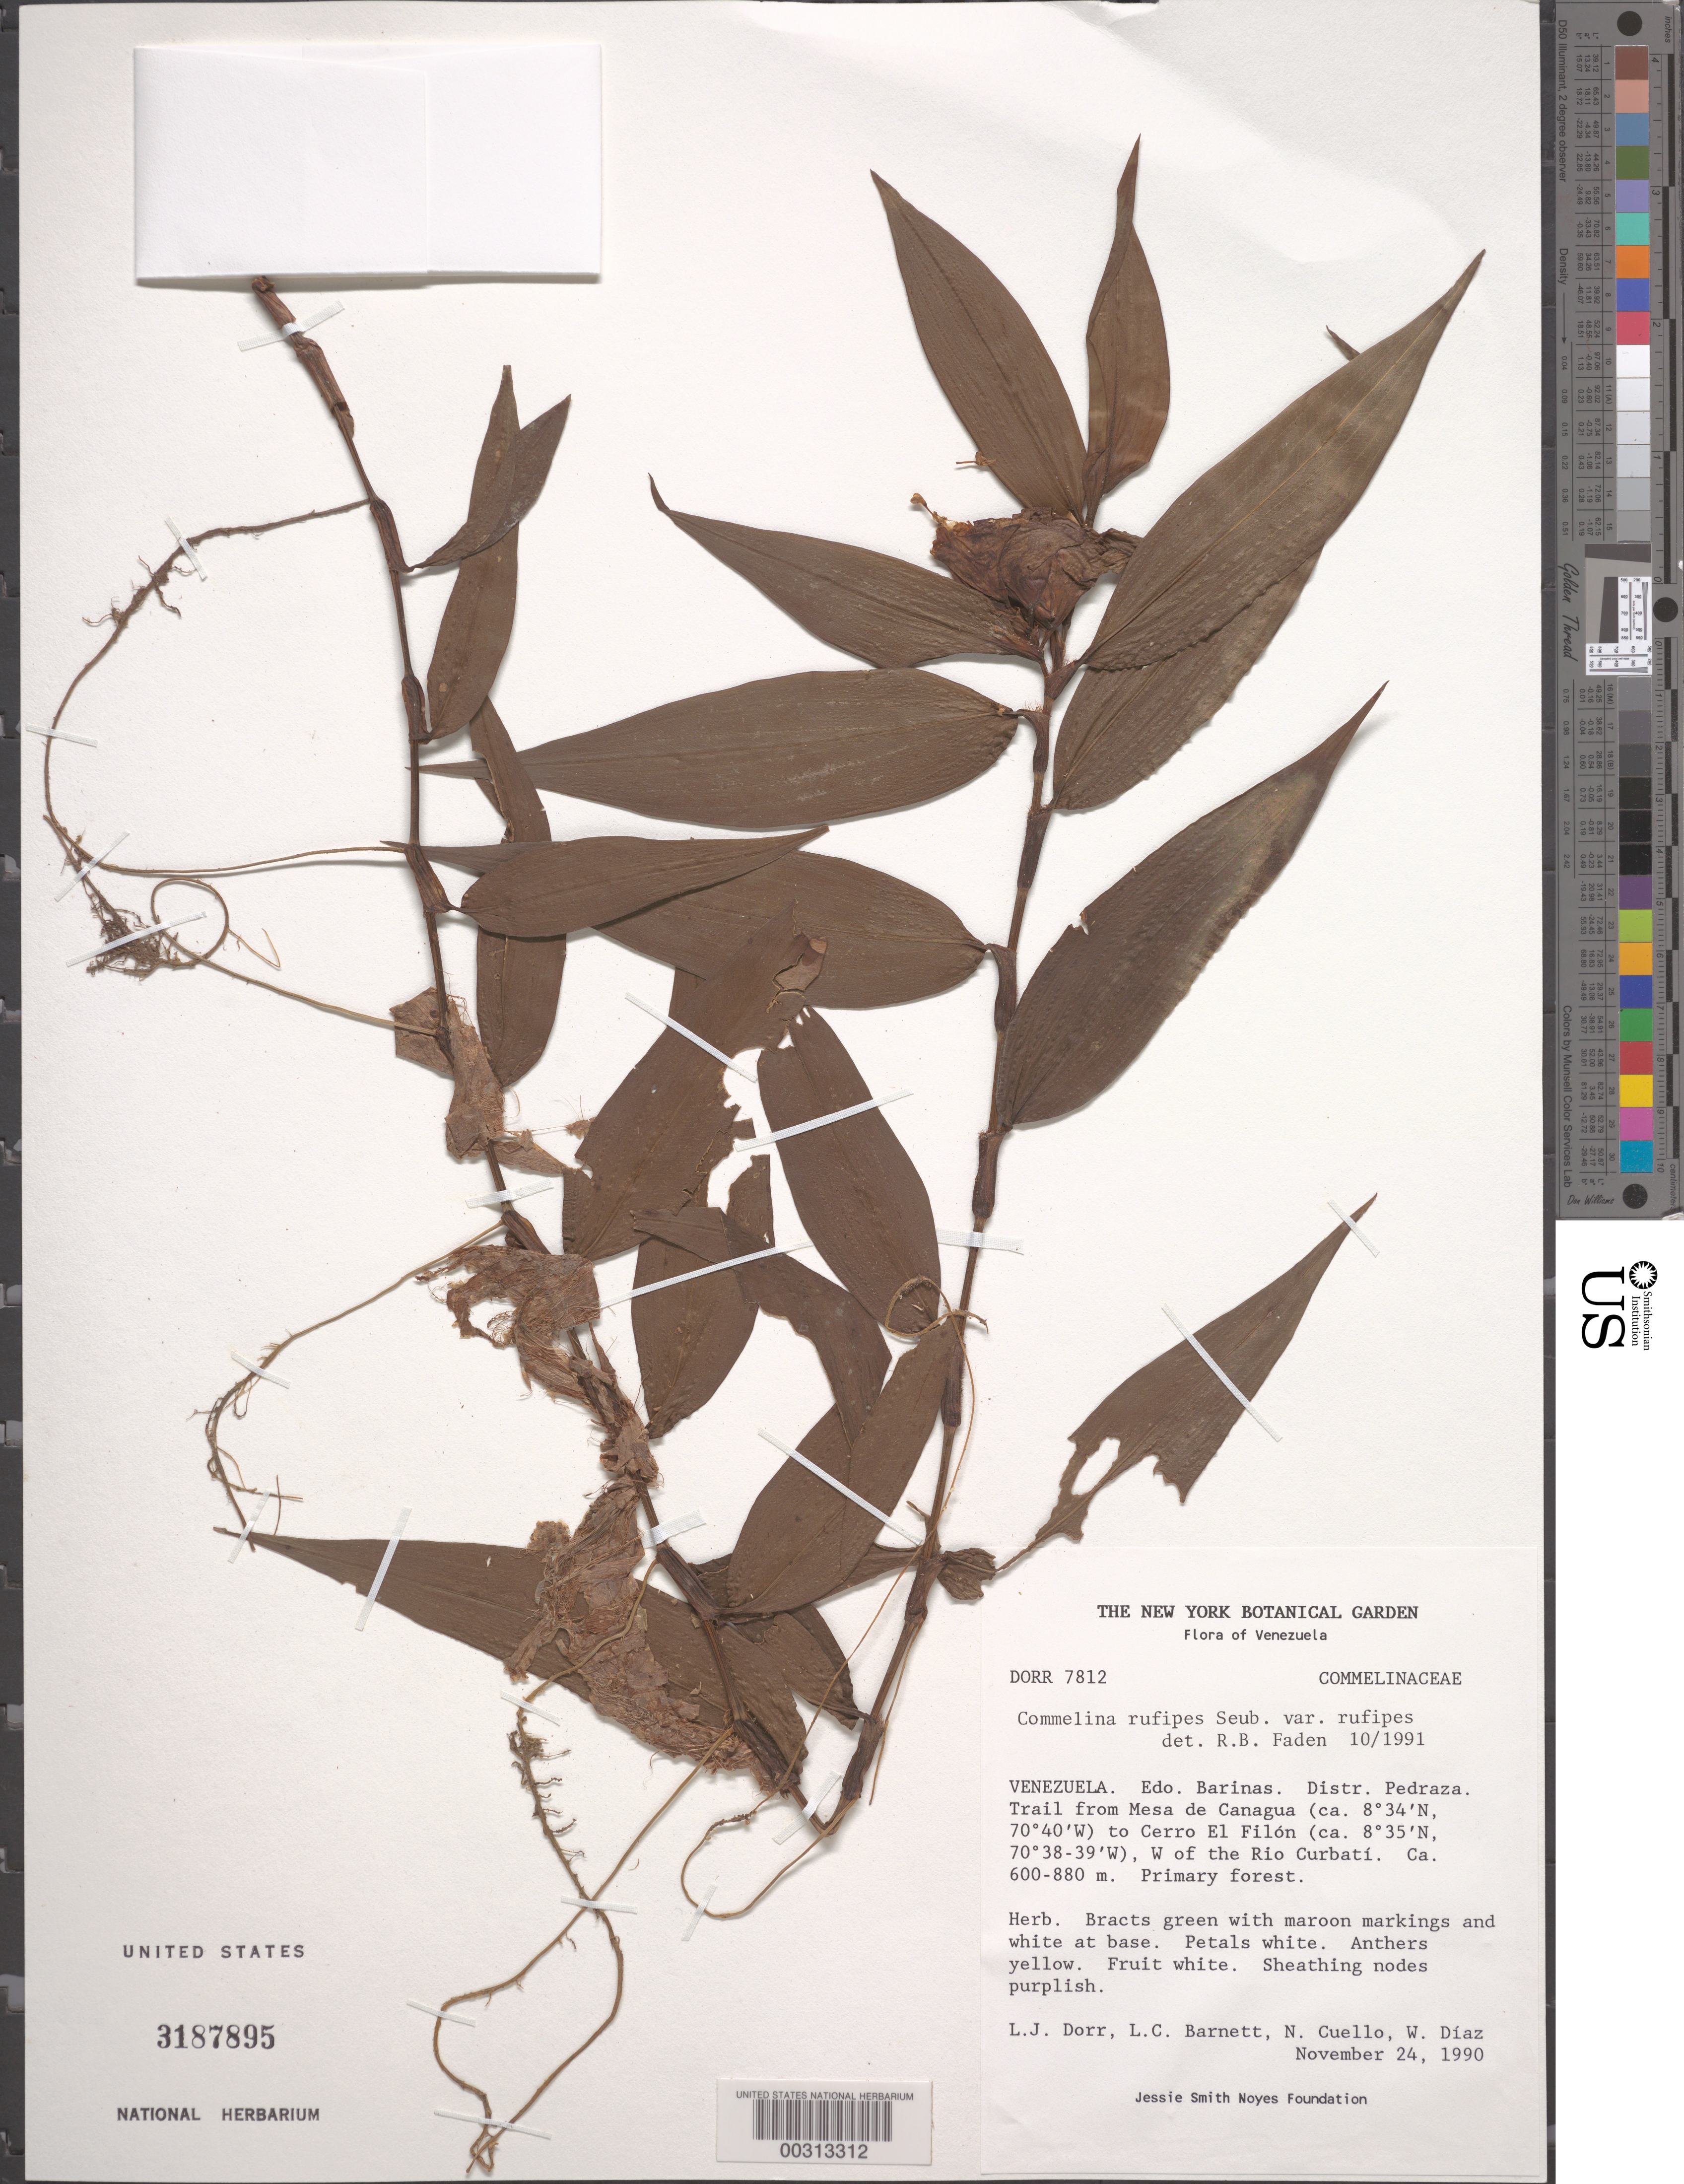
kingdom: Plantae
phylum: Tracheophyta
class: Liliopsida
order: Commelinales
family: Commelinaceae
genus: Commelina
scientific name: Commelina rufipes var. rufipes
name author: Seub.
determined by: Faden, Robert B., (US), Smithsonian Institution - National Museum of Natural History (UNITED STATES)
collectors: L. J. Dorr, L. C. Barnett, N. L. Cuello & W. Díaz P.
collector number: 7812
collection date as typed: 24 Nov 1990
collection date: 1990-11-24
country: Venezuela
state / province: Barinas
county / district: Pedraza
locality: Trail from Mesa de Canagua to Cerro El Filón, W of the Río Curbatí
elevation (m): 600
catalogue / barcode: US 3187895